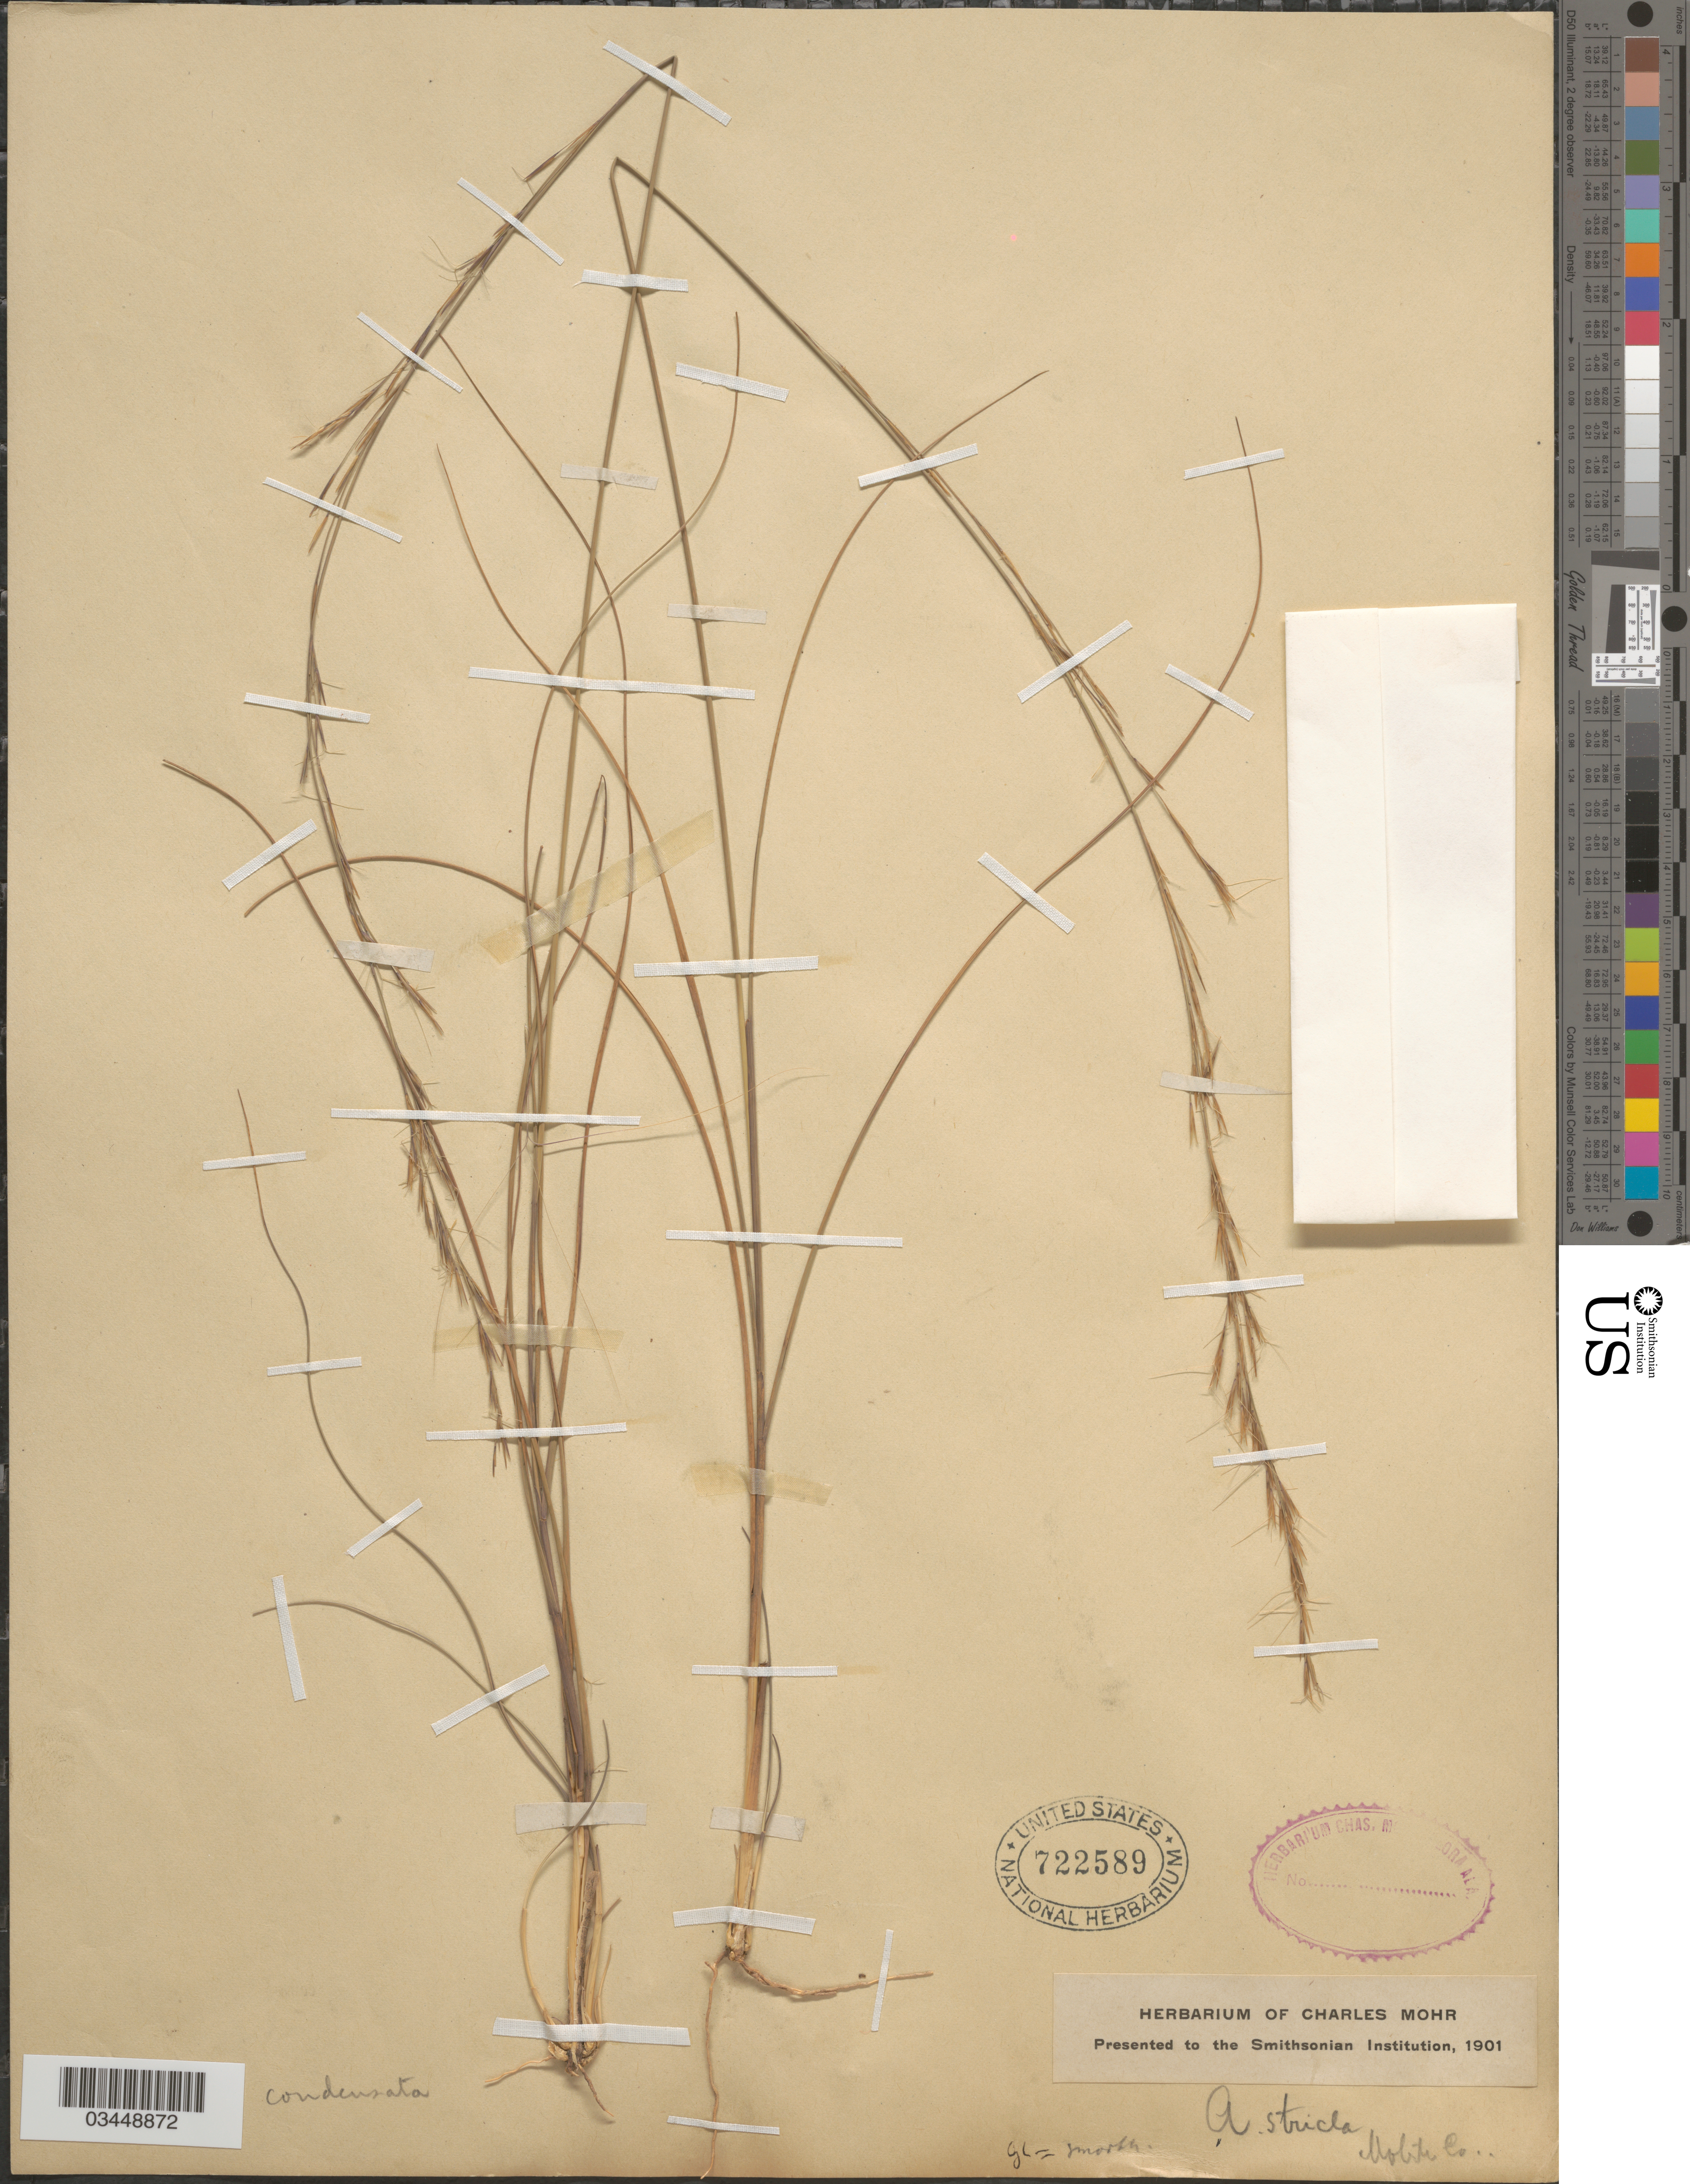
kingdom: Plantae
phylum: Tracheophyta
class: Liliopsida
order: Poales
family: Poaceae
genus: Aristida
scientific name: Aristida condensata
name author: Chapm.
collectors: ex herb. Charles Mohr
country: United States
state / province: Alabama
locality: Mobile Co.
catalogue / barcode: US 722589